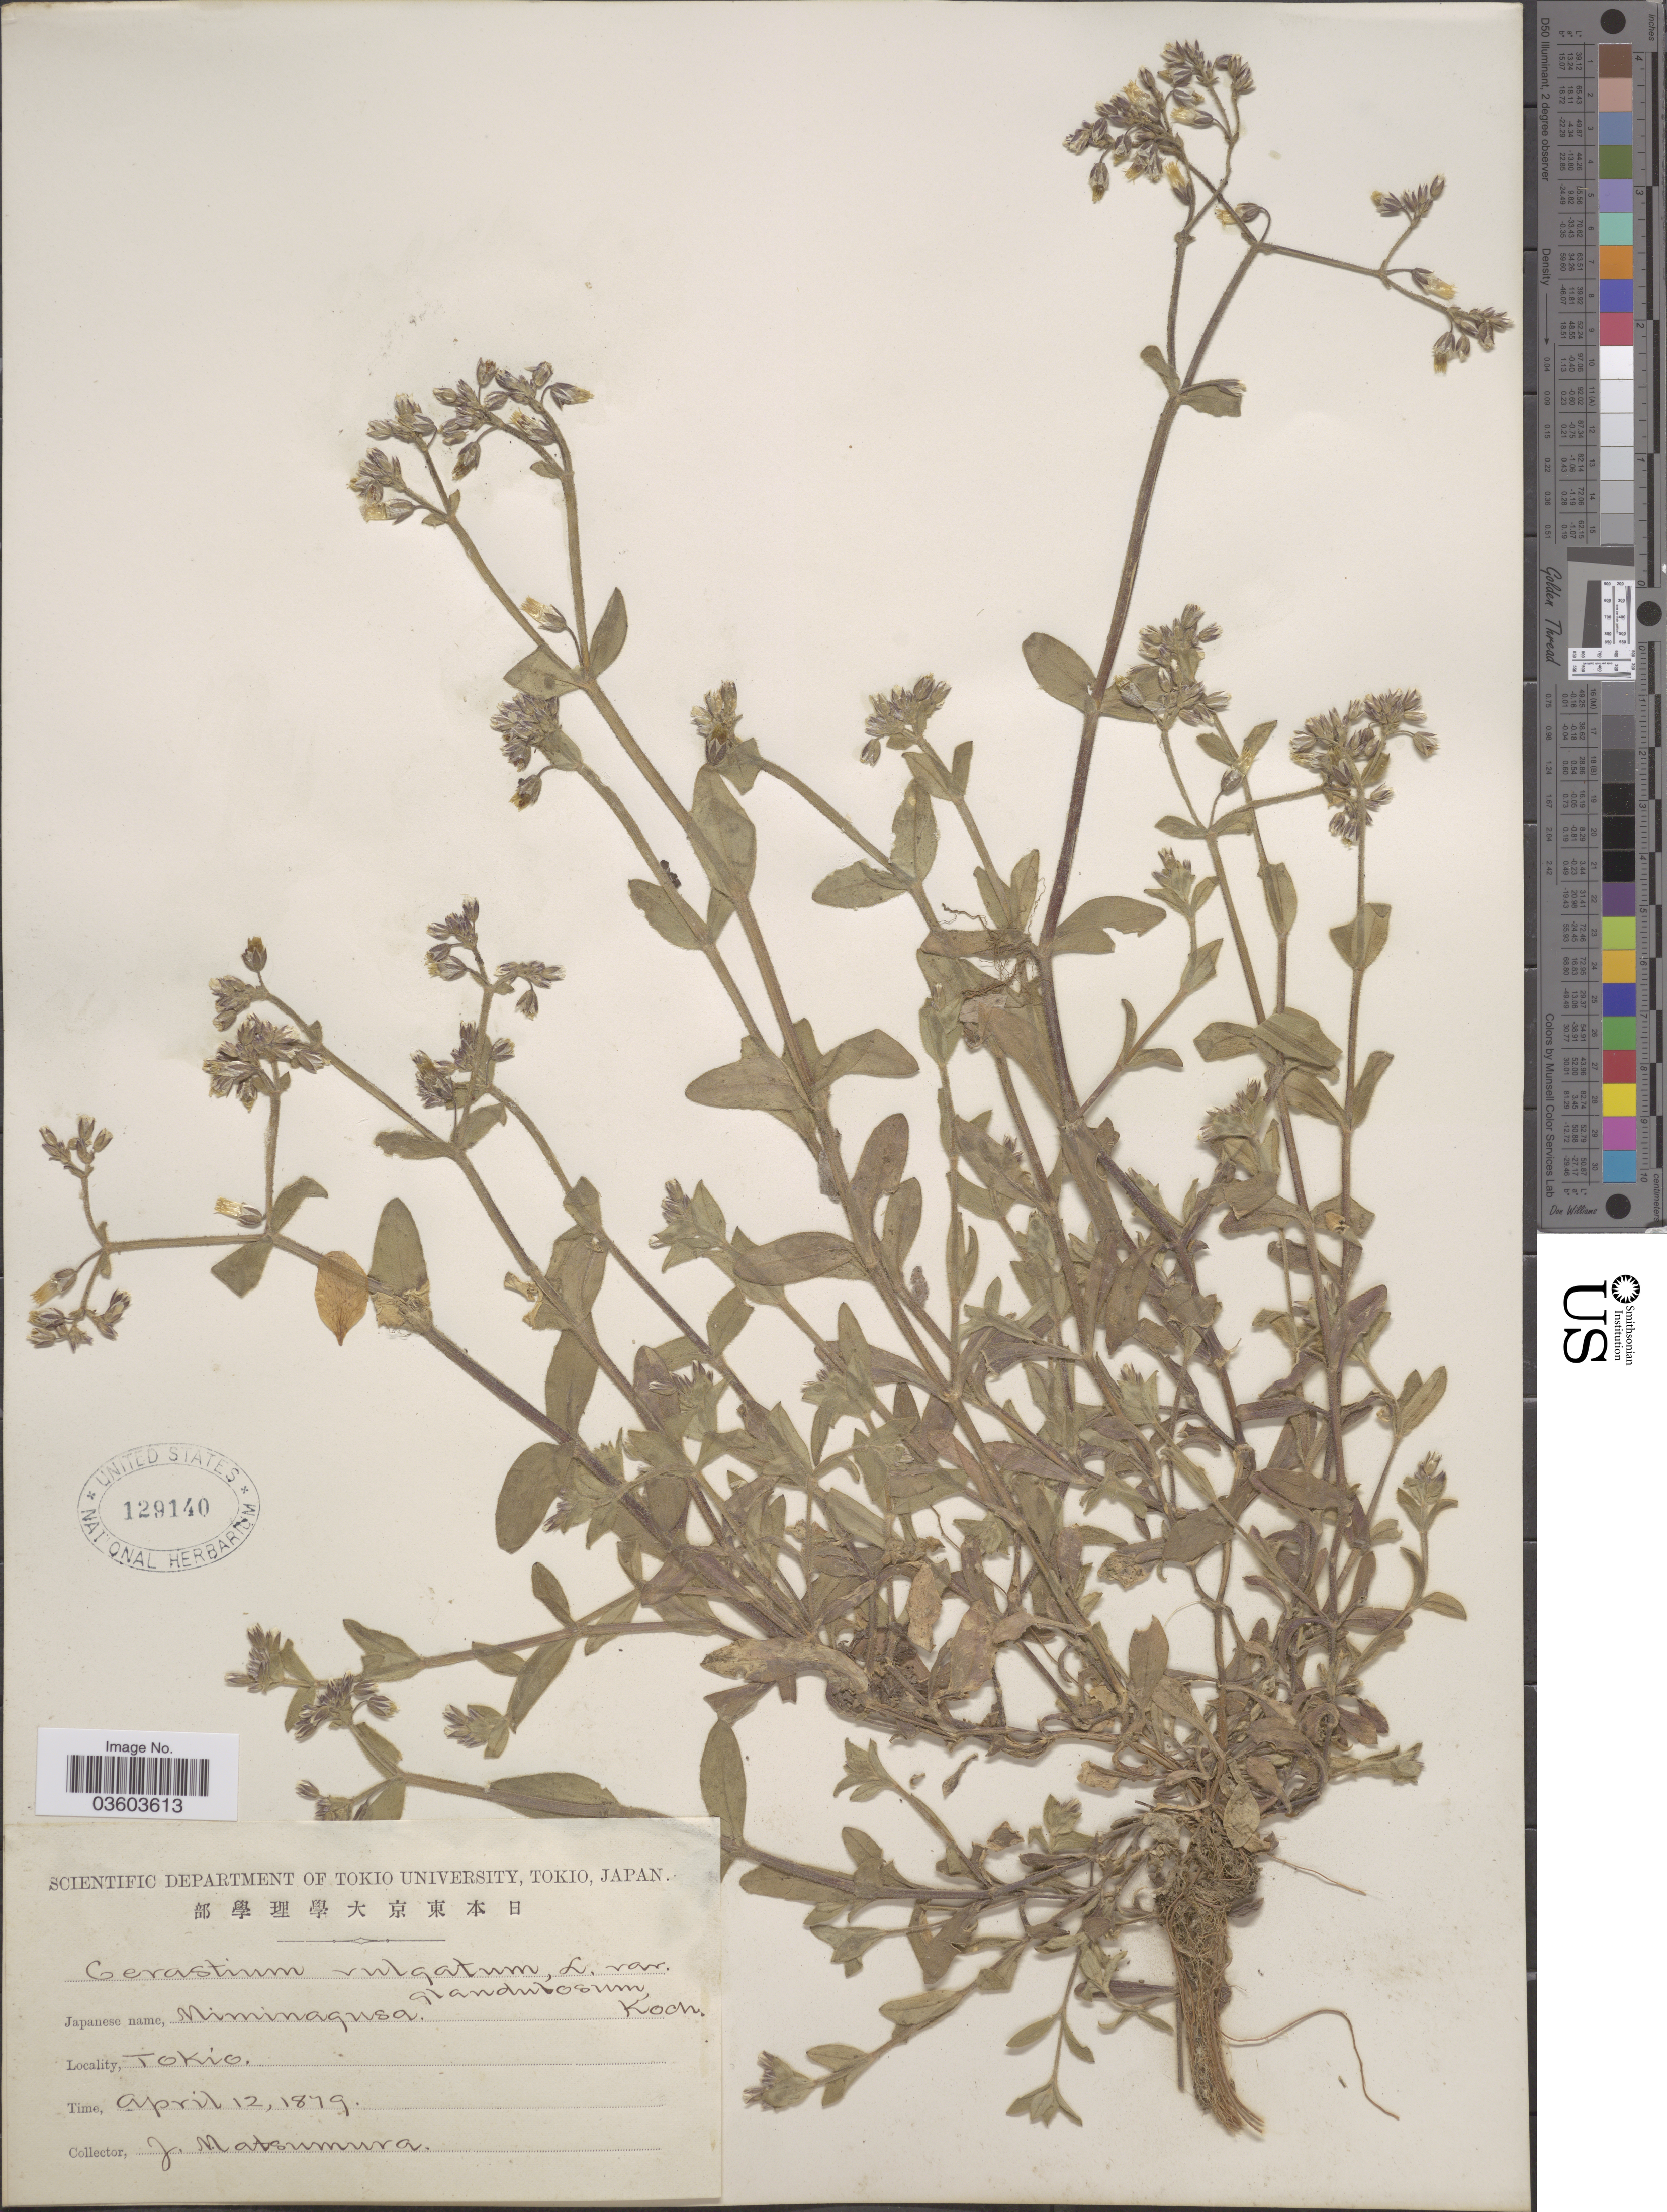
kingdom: Plantae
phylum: Tracheophyta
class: Magnoliopsida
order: Caryophyllales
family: Caryophyllaceae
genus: Cerastium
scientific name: Cerastium caespitosum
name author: Rchb. & Kit.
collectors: J. Matsumura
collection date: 1879-04-12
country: Japan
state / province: Tokyo, Federal City of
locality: Tokio.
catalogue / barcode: US 129140